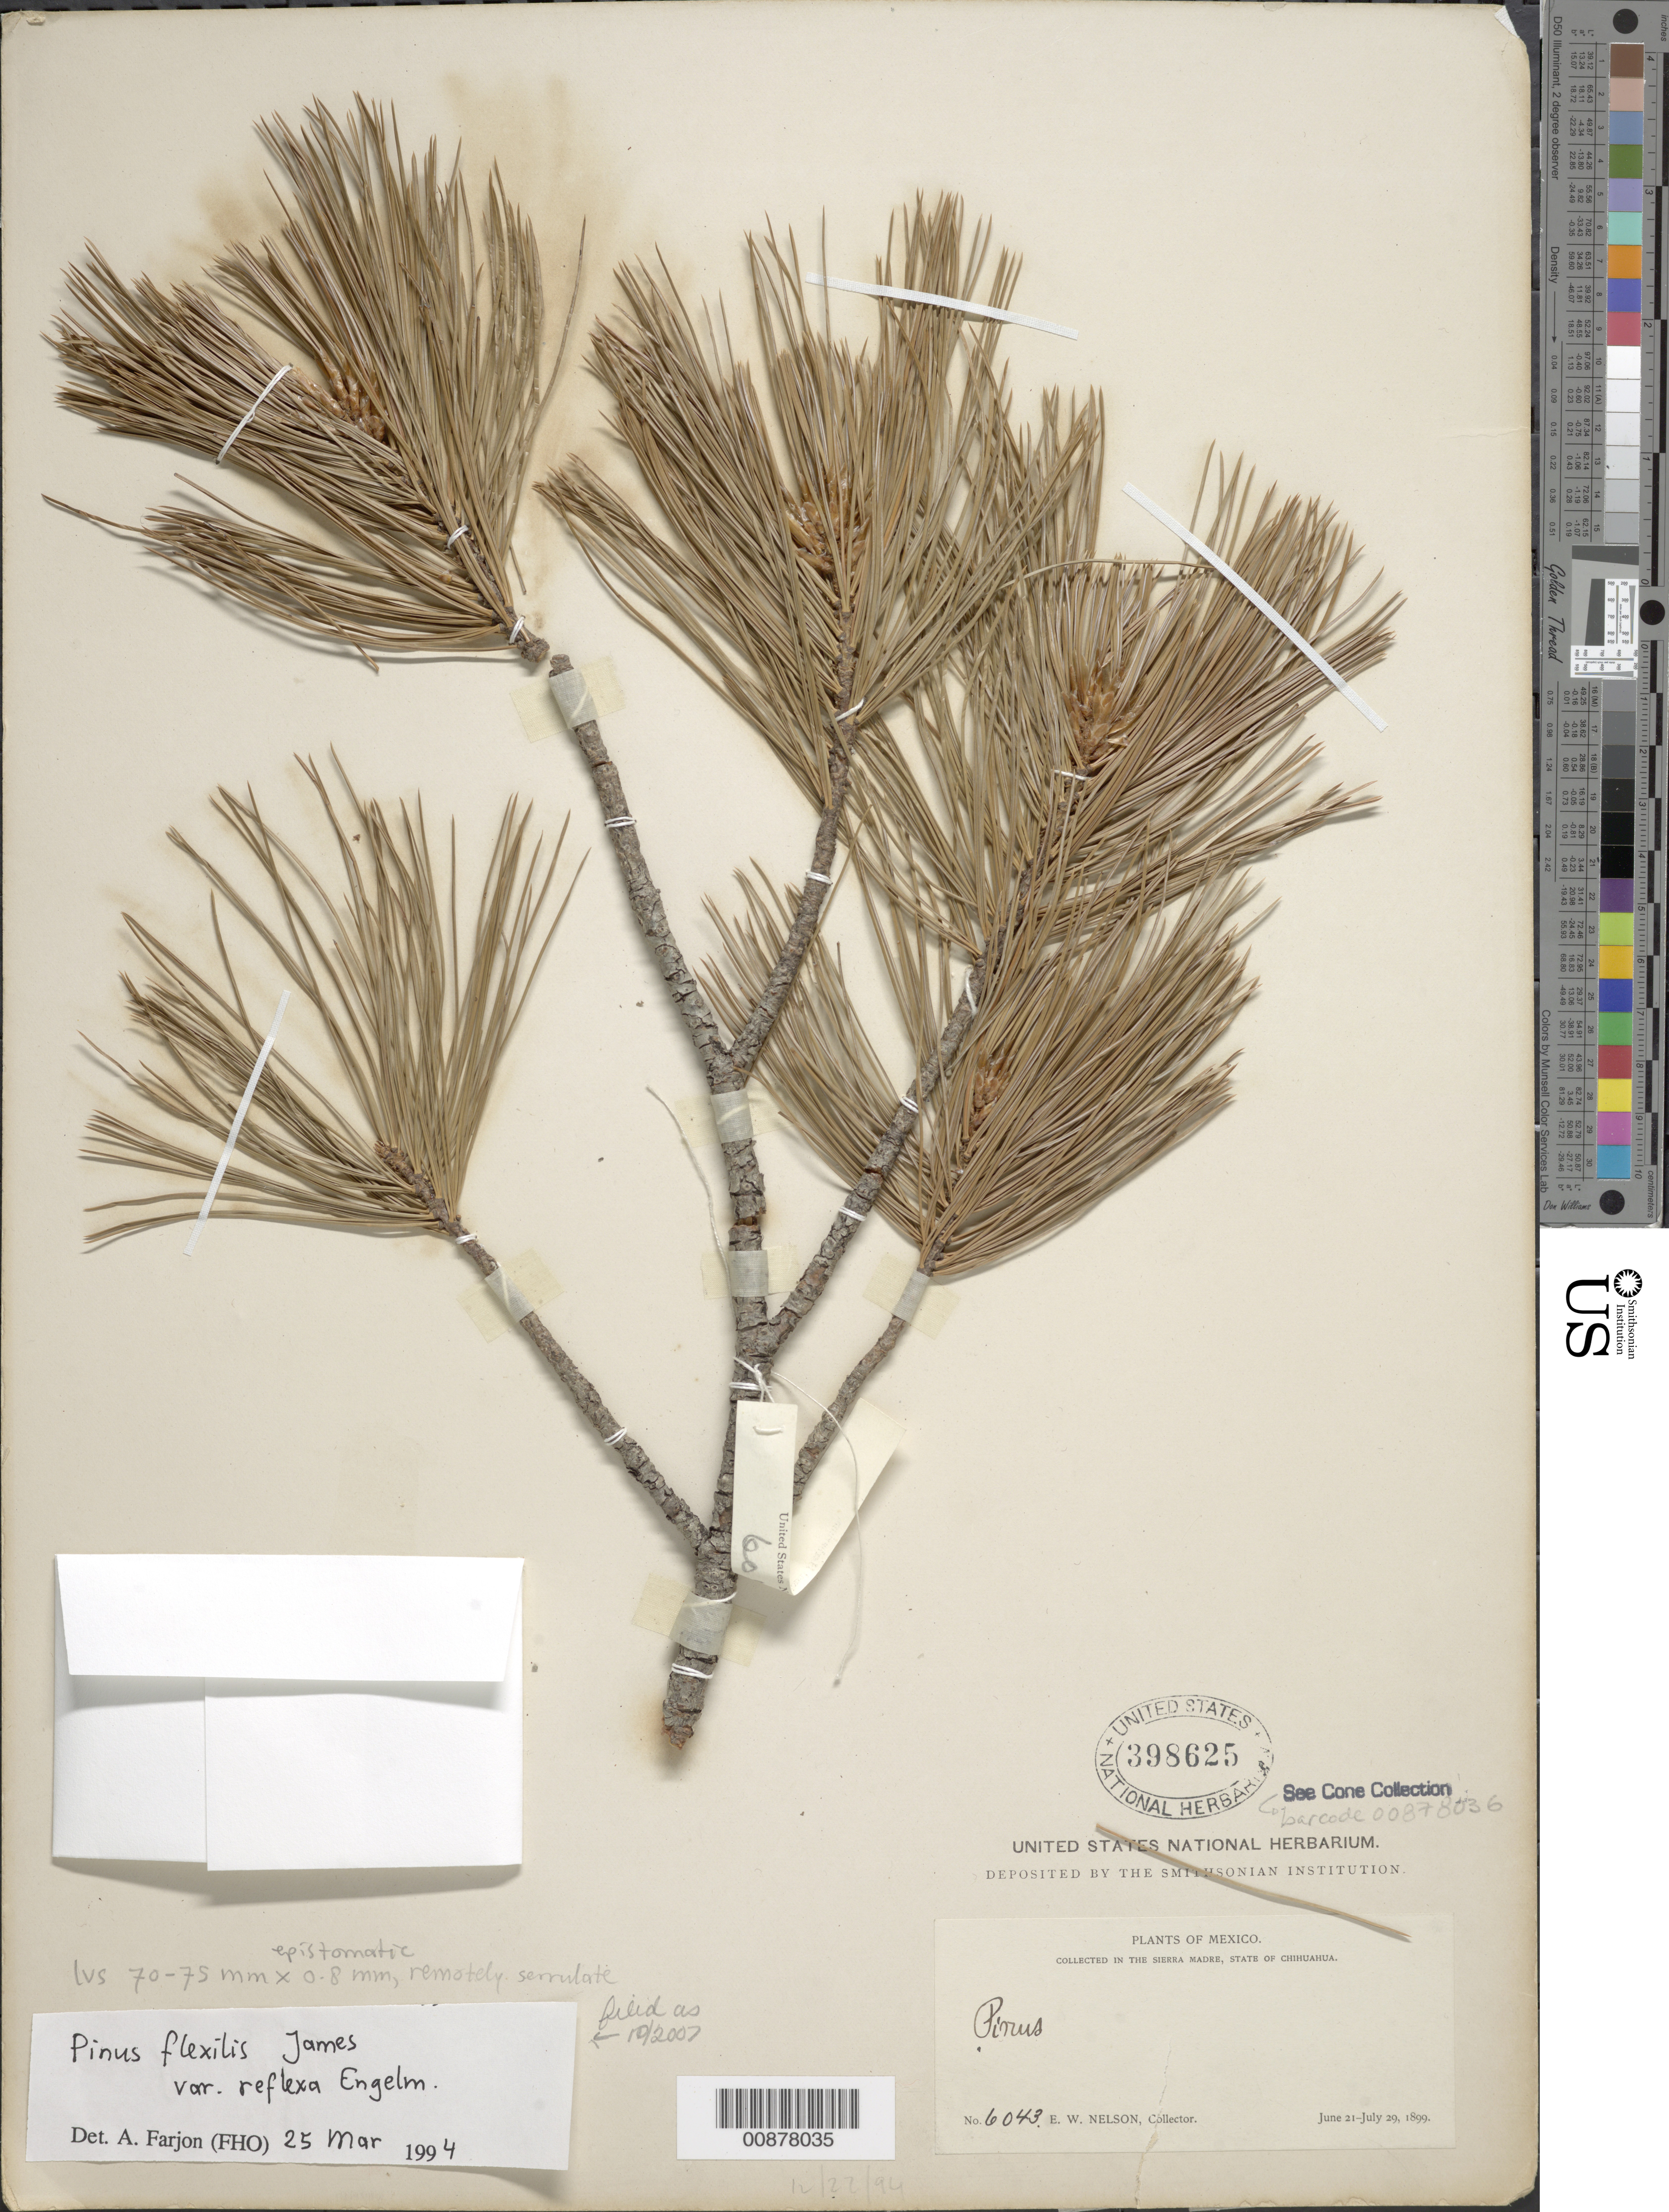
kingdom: Plantae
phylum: Tracheophyta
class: Pinopsida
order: Pinales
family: Pinaceae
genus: Pinus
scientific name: Pinus flexilis var. reflexa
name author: Engelm.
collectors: E. W. Nelson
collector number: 6043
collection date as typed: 21 Jun 1899 to 29 Jul 1899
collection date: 1899-06-21/1899-07-29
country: Mexico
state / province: Chihuahua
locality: Sierra Madre, Chihuahua.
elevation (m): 2134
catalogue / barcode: US 398625